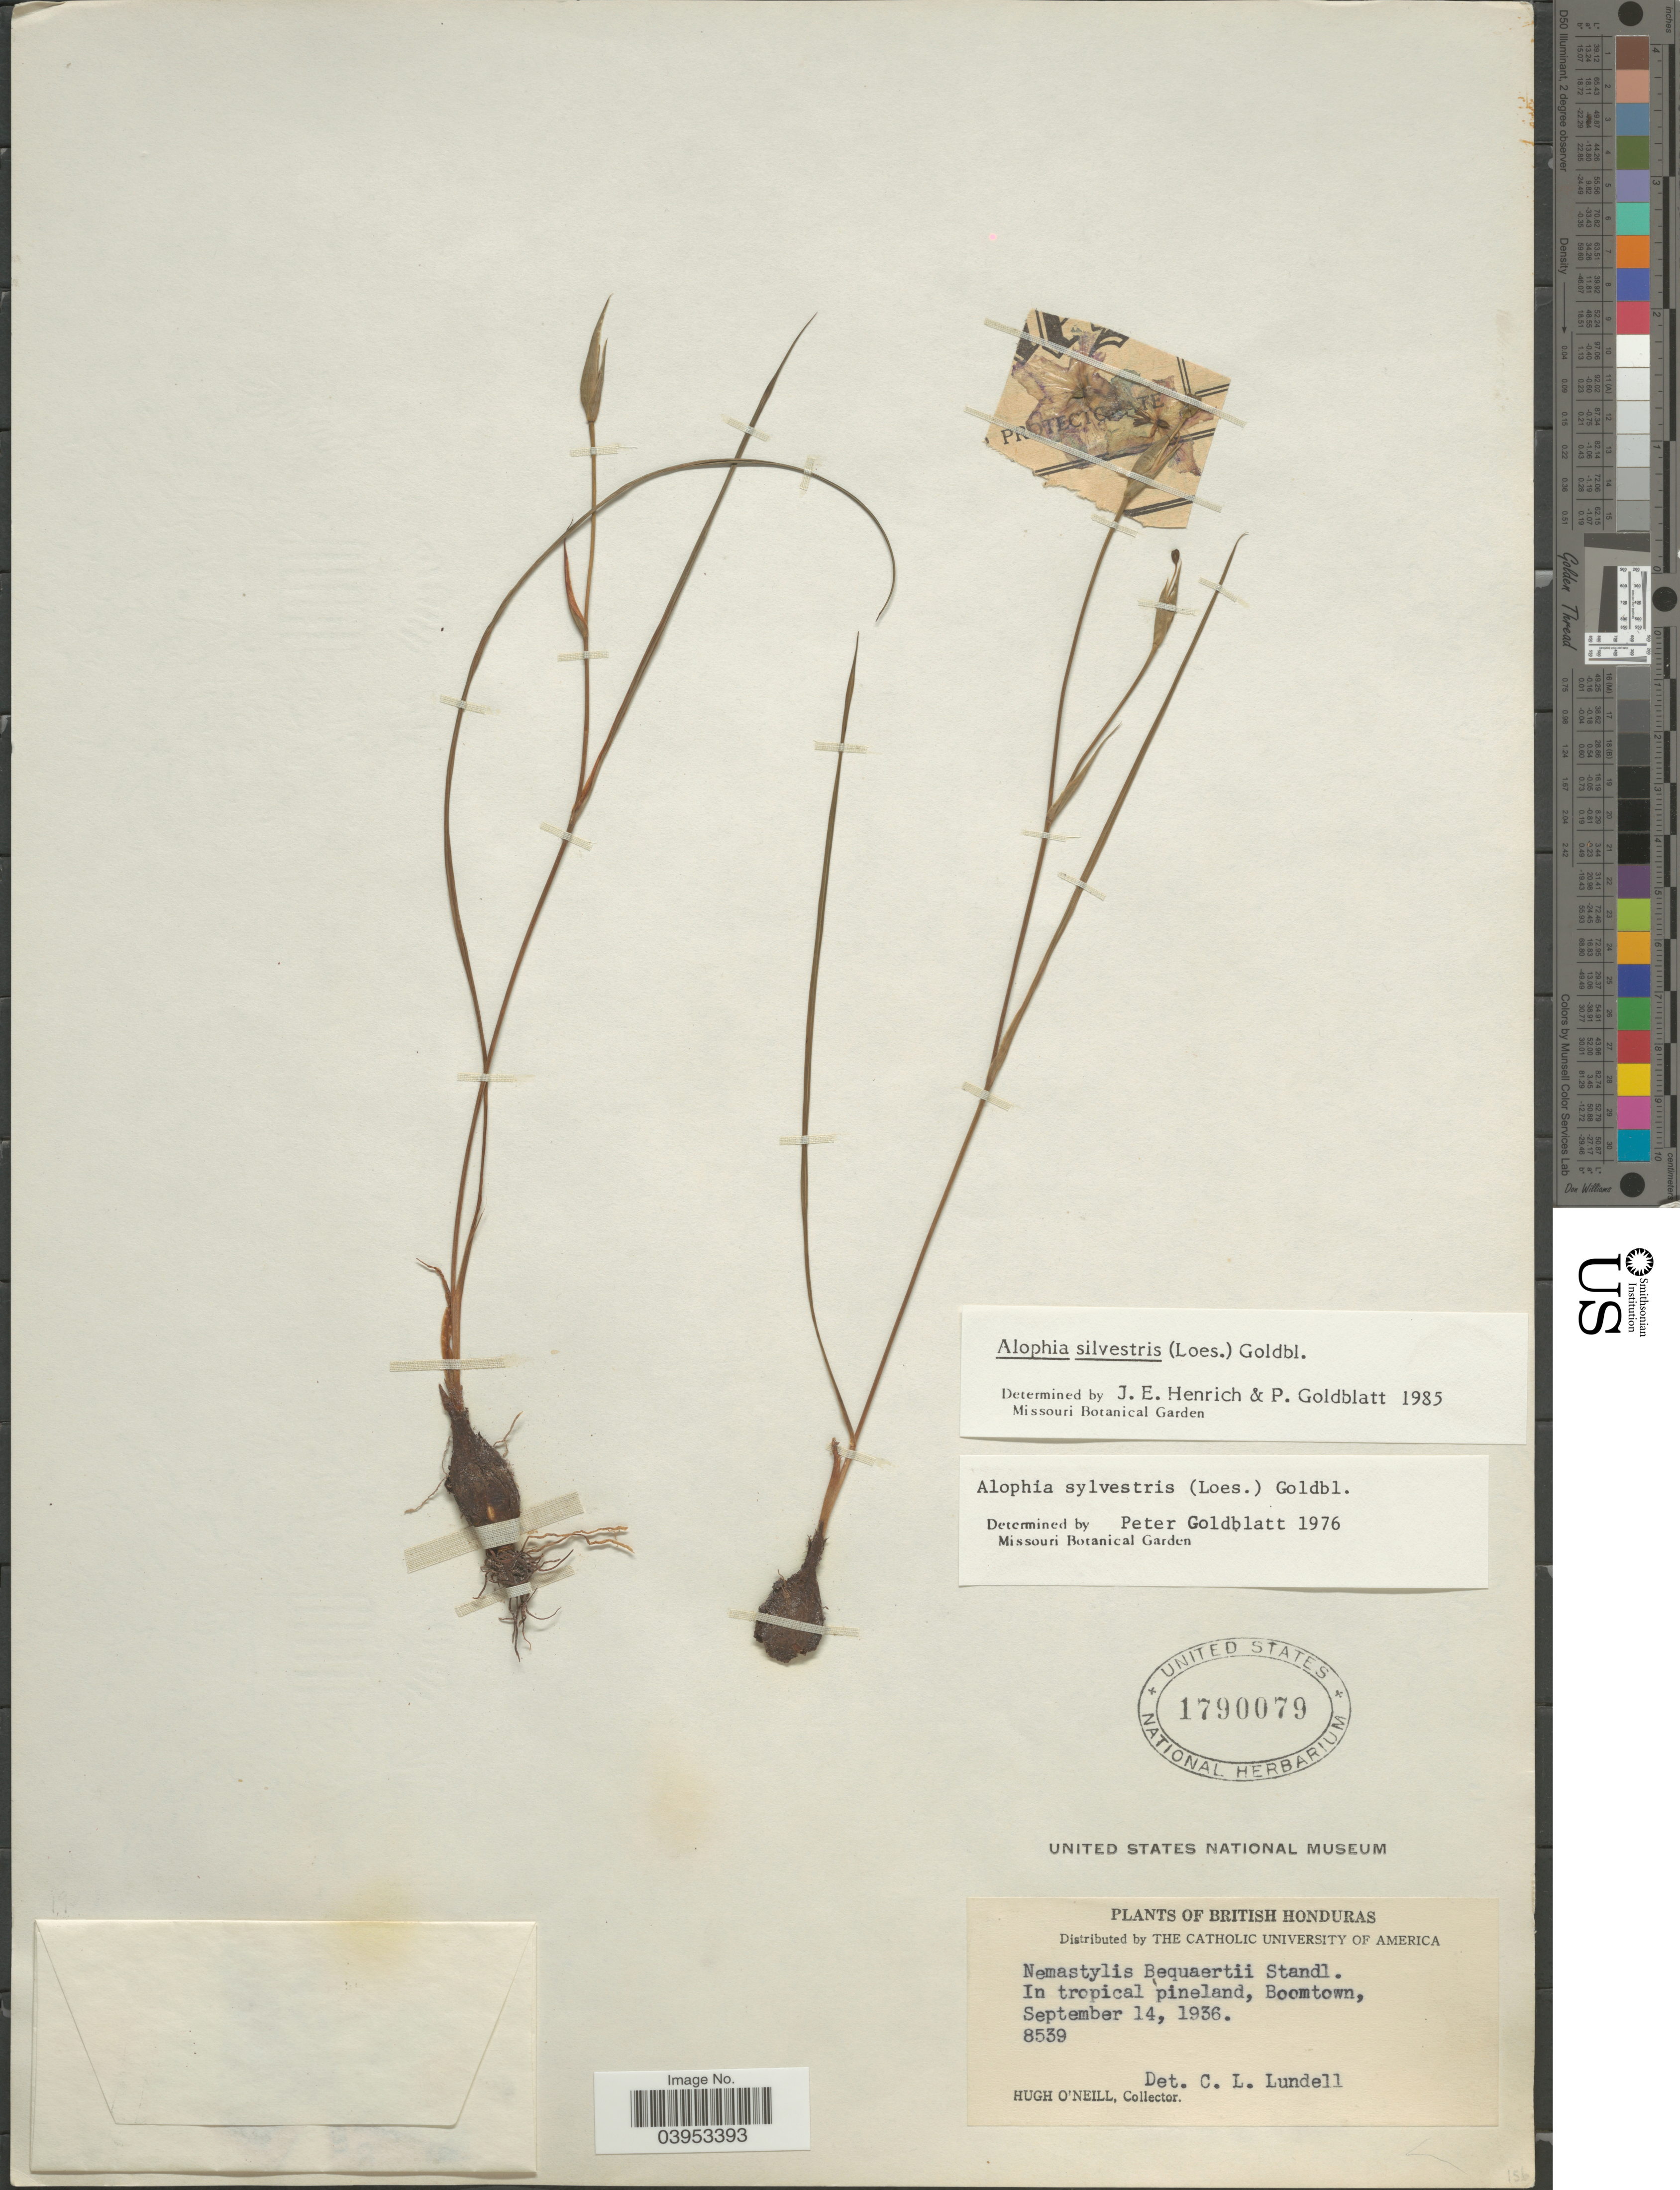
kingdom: Plantae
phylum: Tracheophyta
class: Liliopsida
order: Asparagales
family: Iridaceae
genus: Alophia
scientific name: Alophia silvestris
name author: (Loes.) Goldblatt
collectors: H. O'Neill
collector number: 8539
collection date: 1936-09-14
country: Belize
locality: British Honduras. Boomtown.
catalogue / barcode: US 1790079